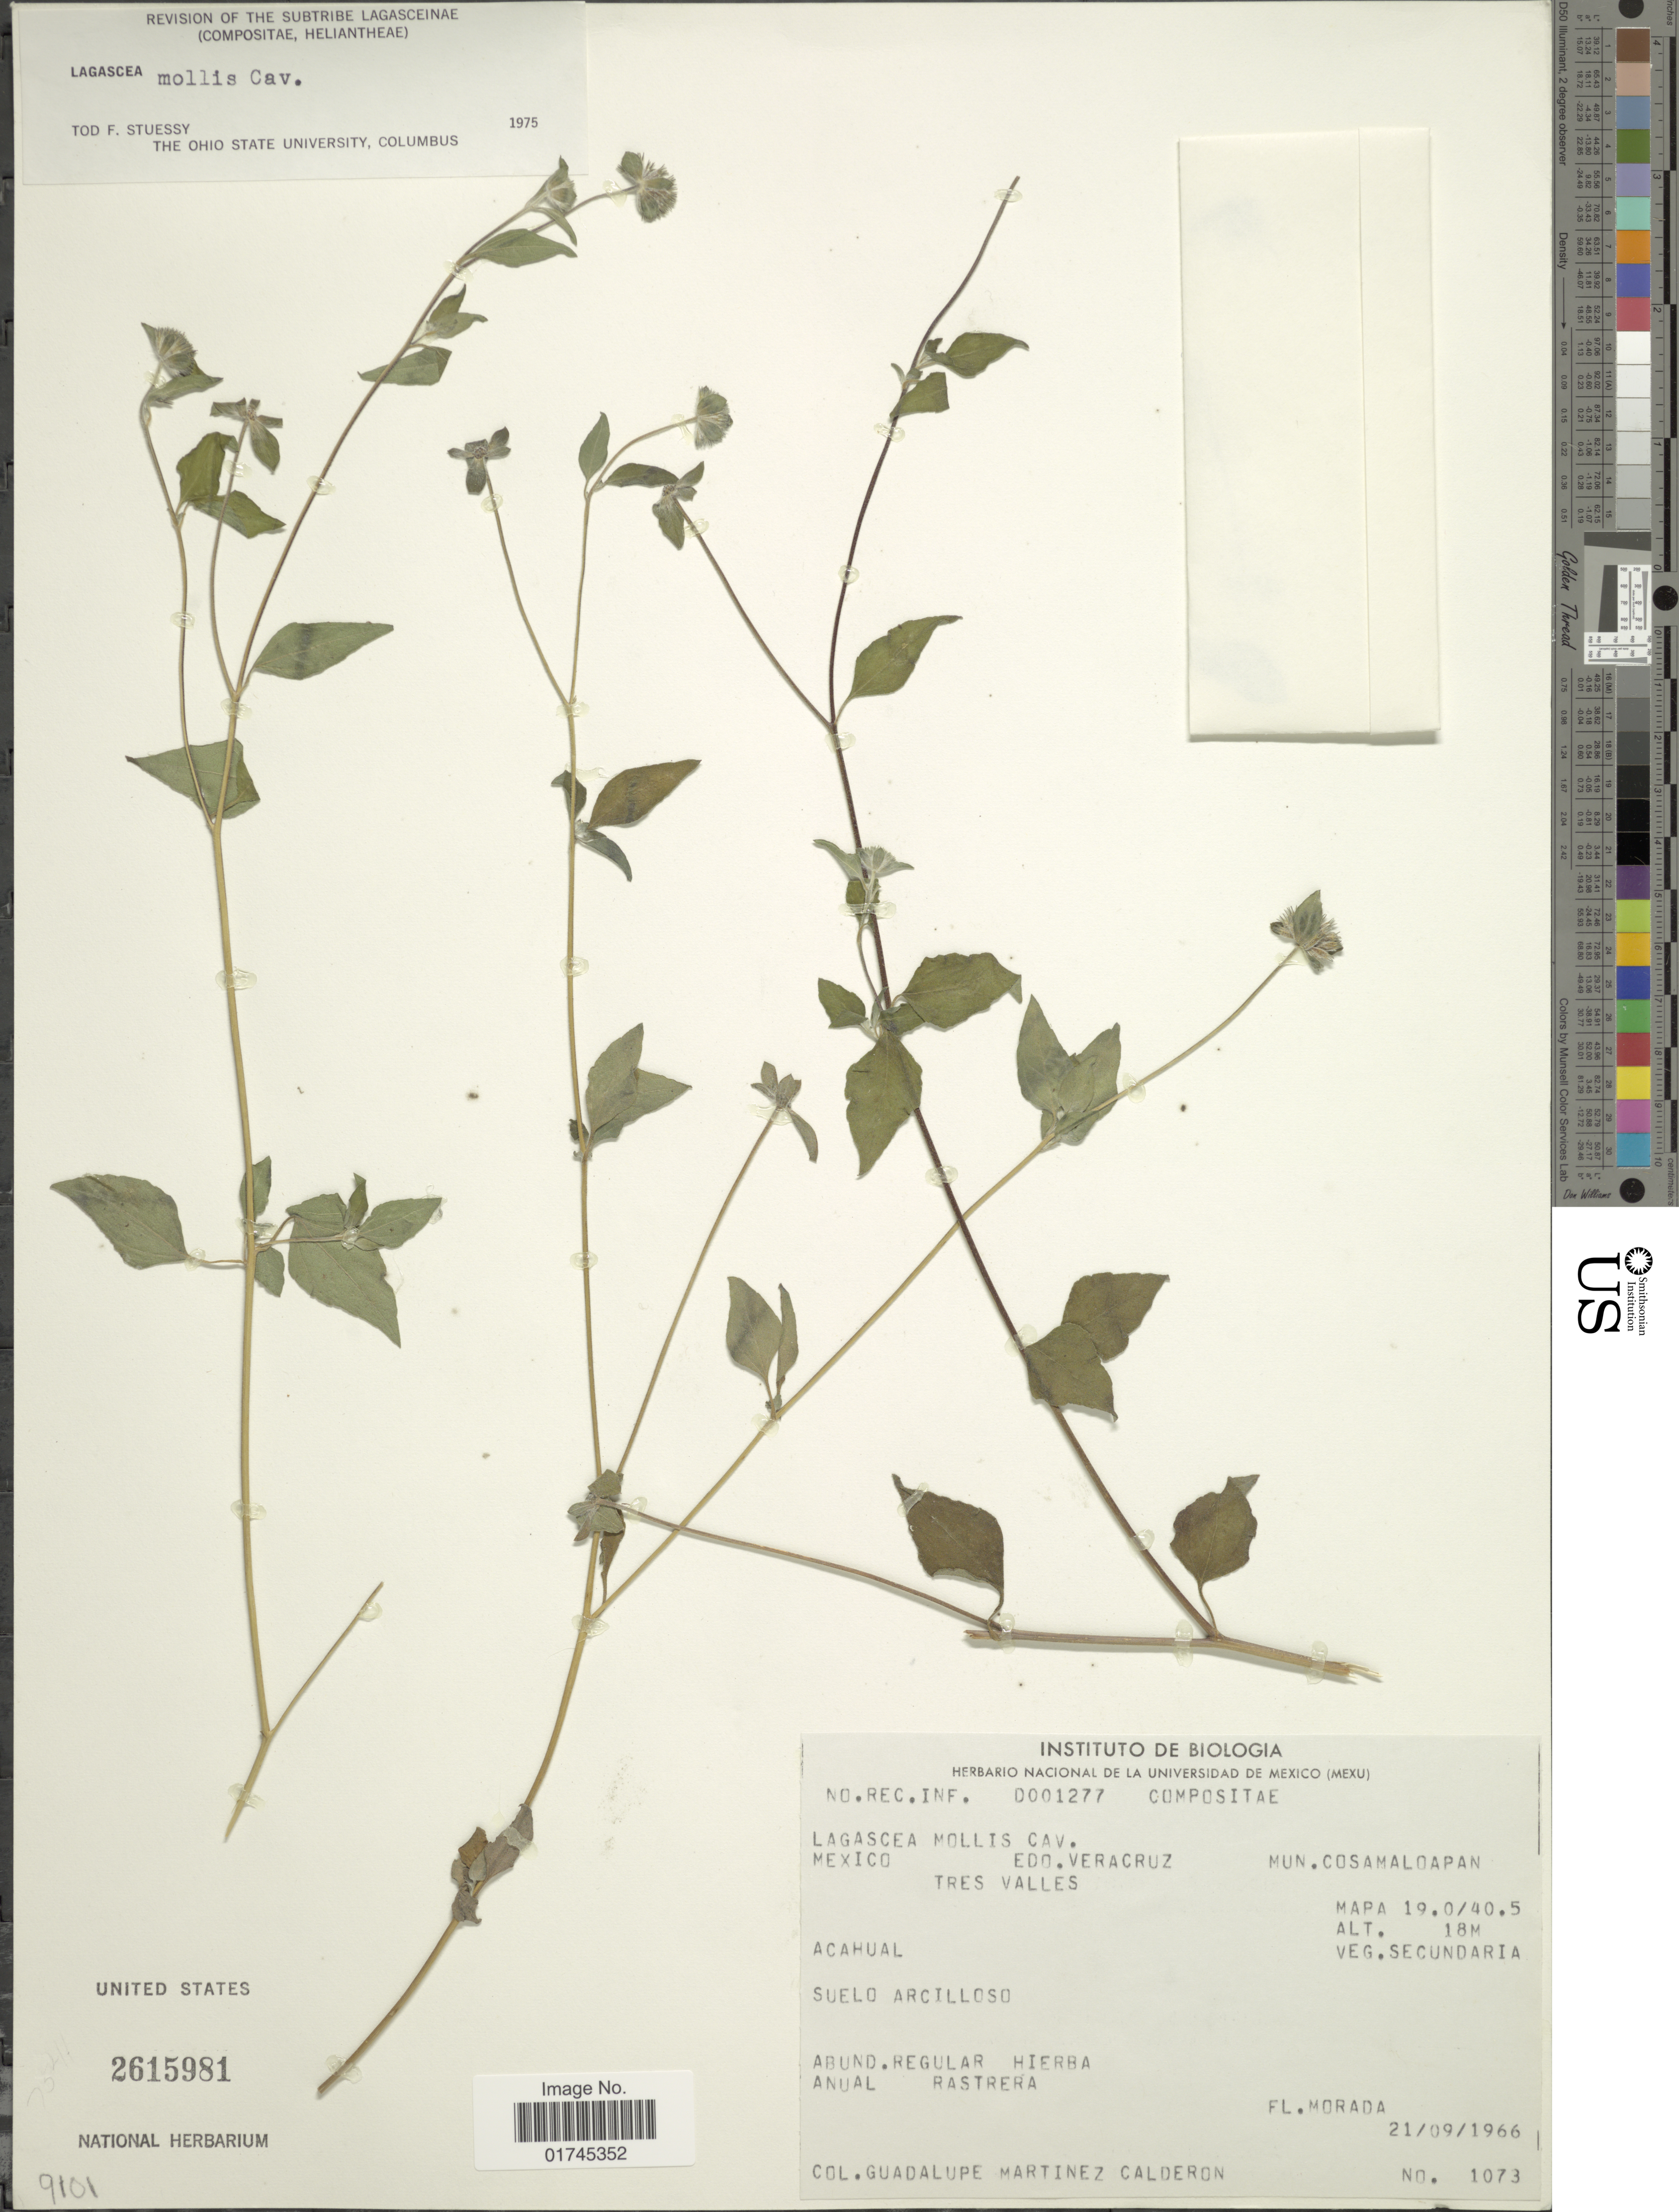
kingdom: Plantae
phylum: Tracheophyta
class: Magnoliopsida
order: Asterales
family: Asteraceae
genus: Lagascea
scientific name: Lagascea mollis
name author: Cav.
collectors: G. Martinez-C.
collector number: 1073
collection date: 1966-09-21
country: Mexico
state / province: Veracruz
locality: Mun. Cosamaloapan, Tres Valles, Acahual. Mapa 19.0/40.5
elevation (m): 18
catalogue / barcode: US 2615981